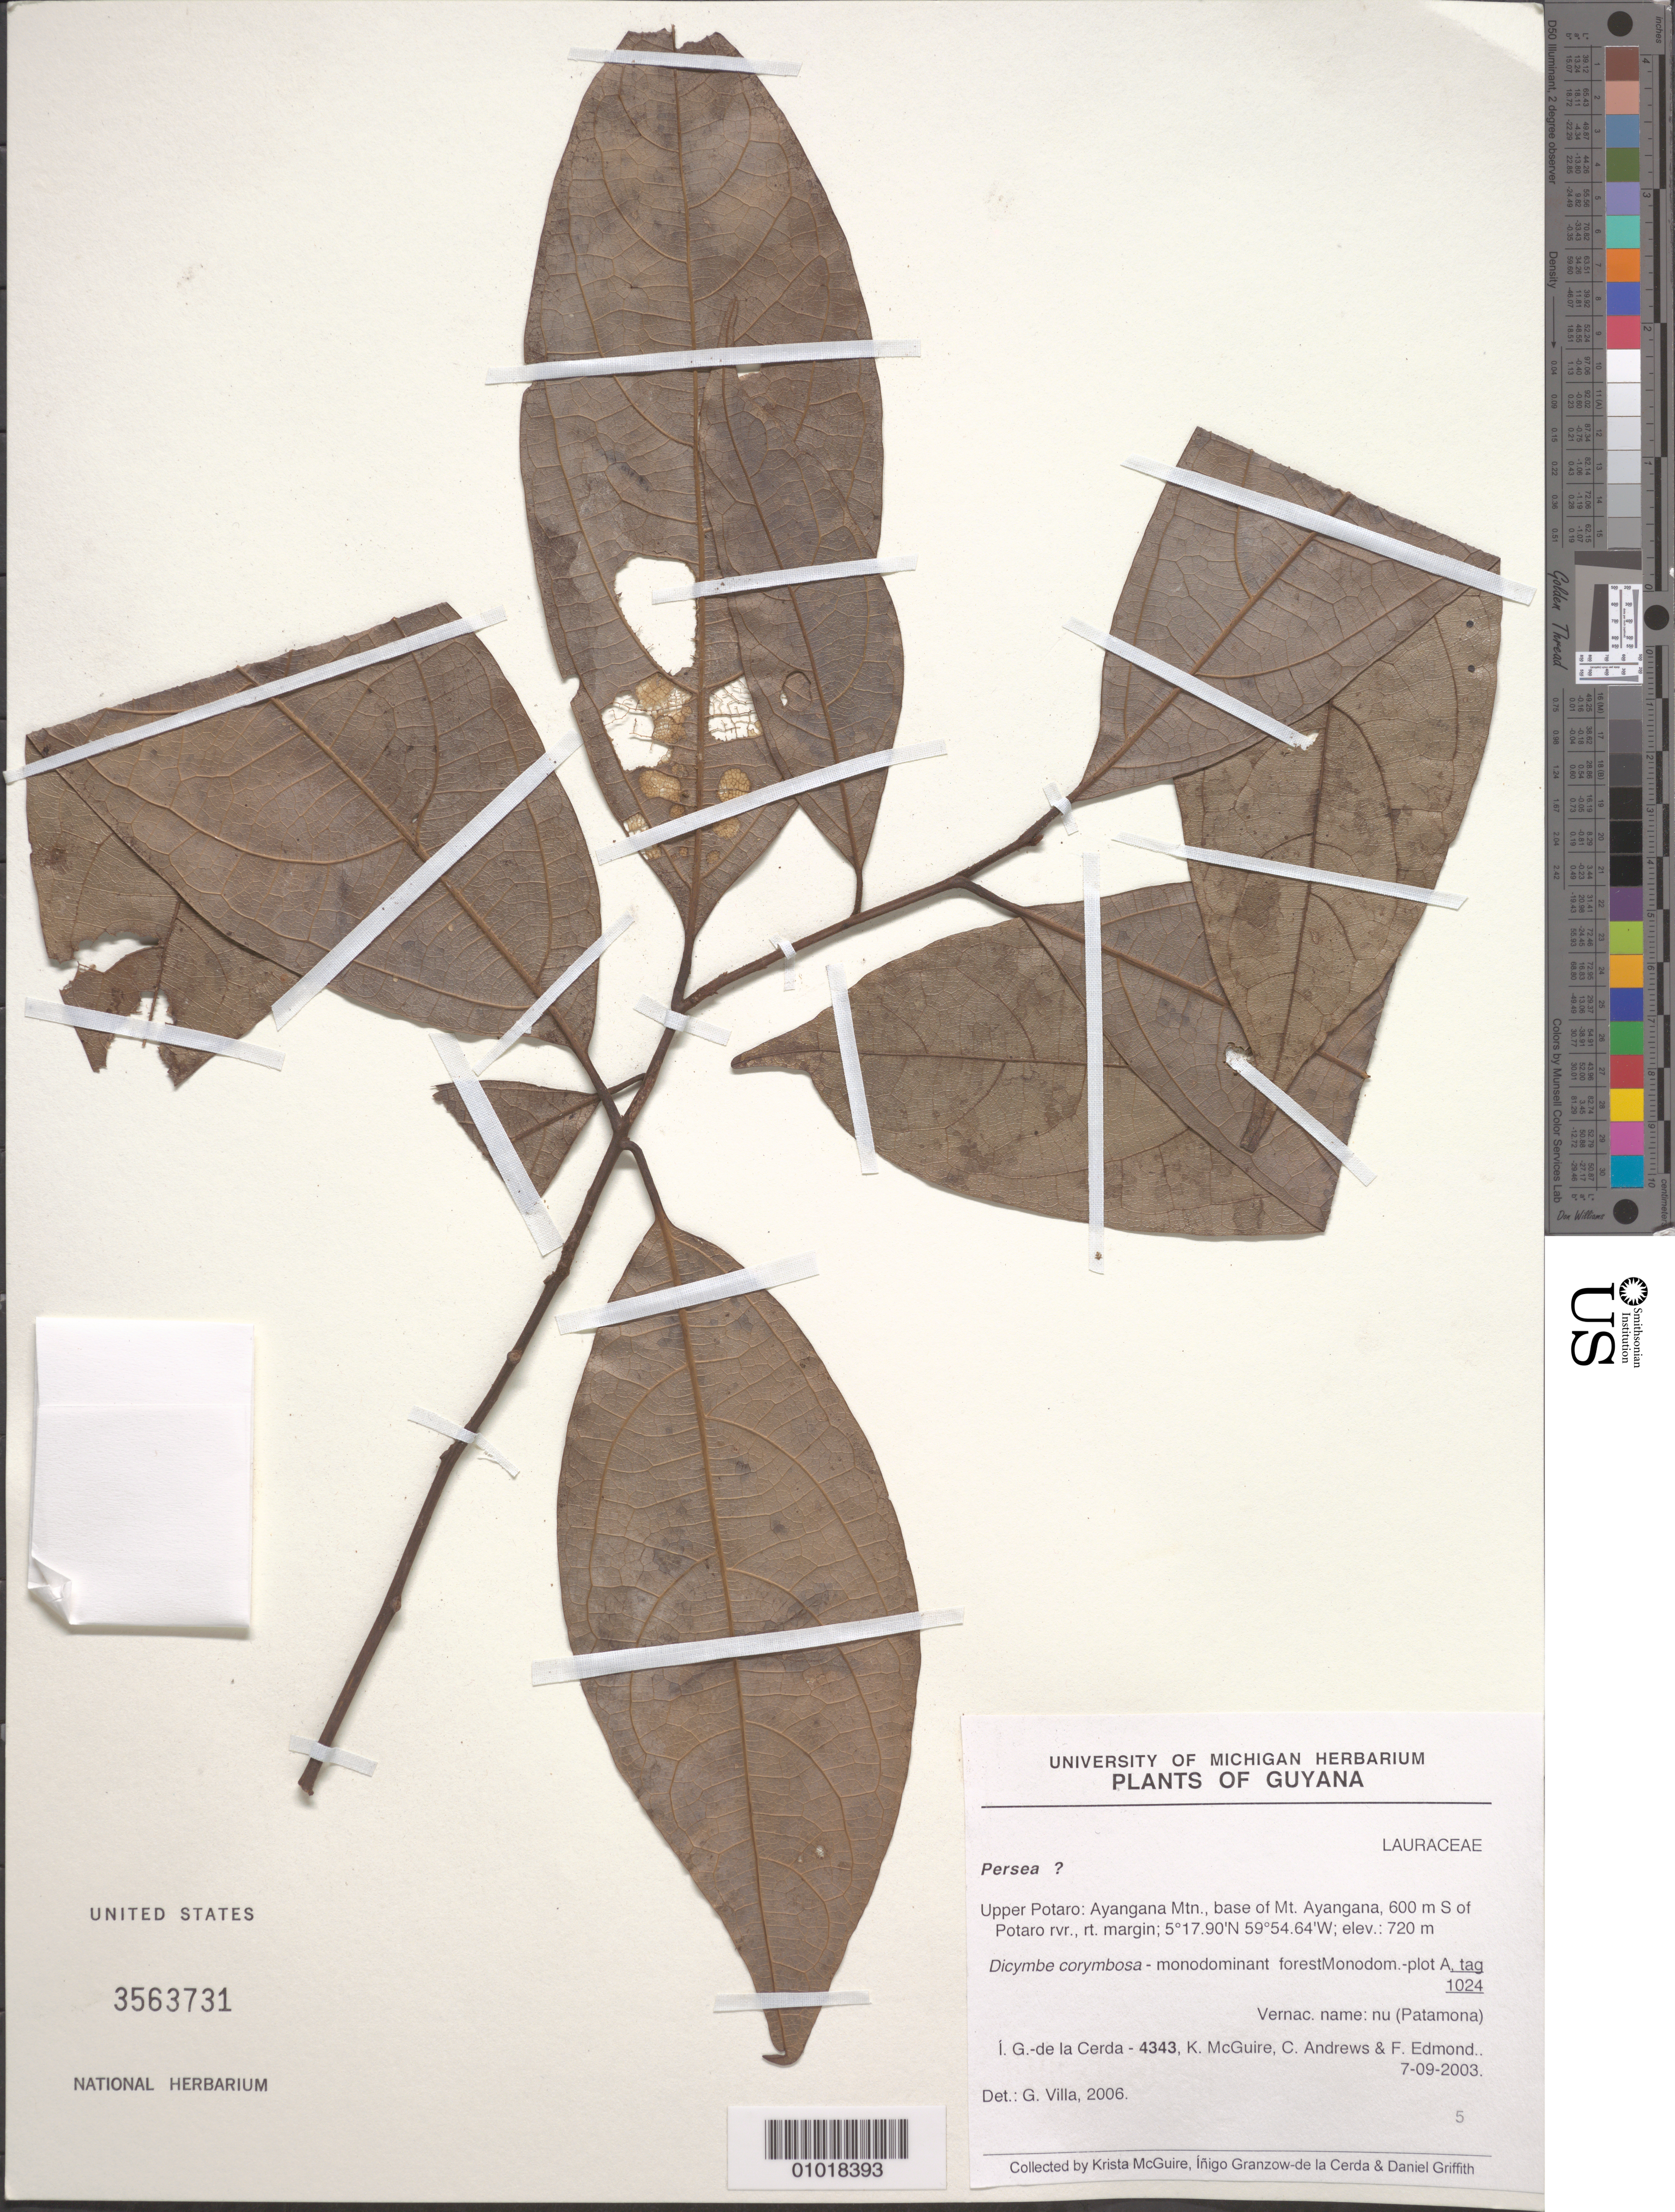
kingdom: Plantae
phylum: Tracheophyta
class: Magnoliopsida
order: Laurales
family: Lauraceae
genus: Persea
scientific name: Persea sp.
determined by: Villa, Gorky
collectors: I. de la Cerda, K. McGuire, C. Andrews & F. Edmond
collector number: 4343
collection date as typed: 7-Sep-03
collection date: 2003-09-07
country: Guyana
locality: Upper Pataro: Ayangana Mtn., base of Mt. Ayangana, 600 m S of Potaro rvr., rt margin; plot A, tag 1112; 1116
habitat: Dicymbe corymbosa- monodominant forest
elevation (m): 720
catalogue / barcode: US 3563731